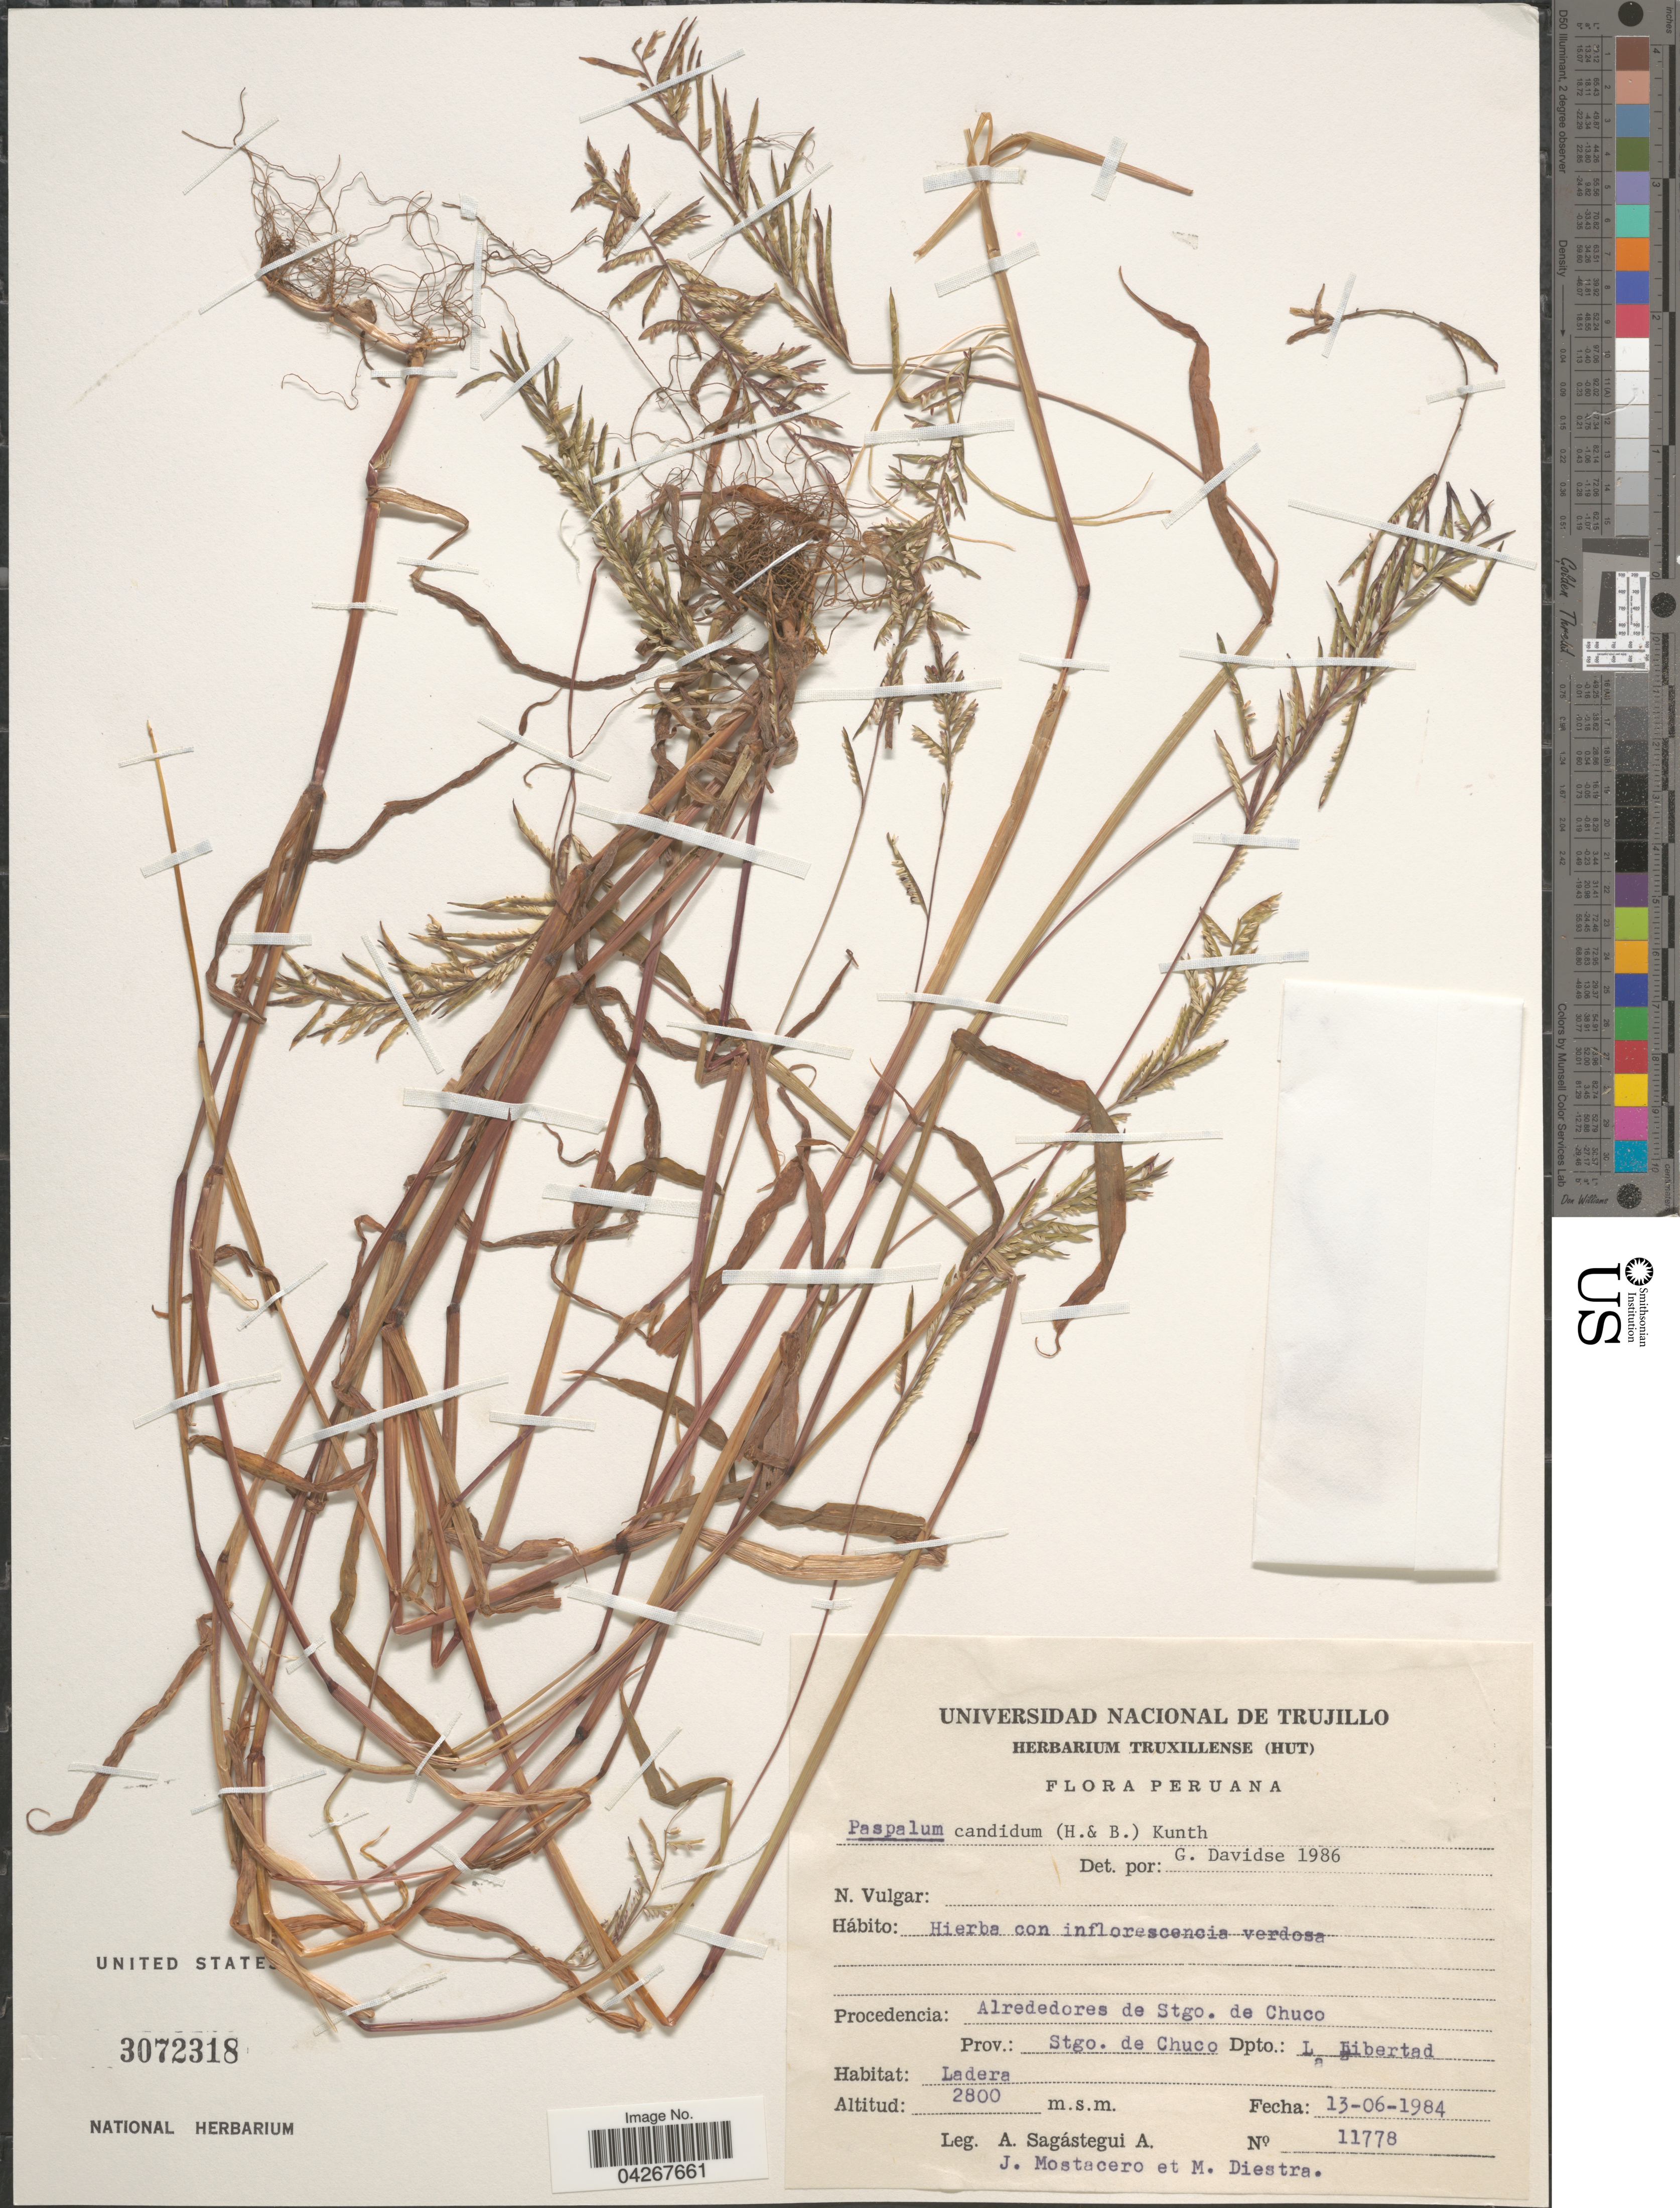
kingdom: Plantae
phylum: Tracheophyta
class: Liliopsida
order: Poales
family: Poaceae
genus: Paspalum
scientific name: Paspalum candidum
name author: (Humb. & Bonpl. ex Fleugge) Kunth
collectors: A. Sagástegui A., J. Mostacero & M. Diestra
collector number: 11778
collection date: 1984-06-13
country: Peru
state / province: La Libertad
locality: Procedencia: Alrededores de Stgo. de Chuco. prov.: Stgo. de Chuco. Dpto.: La Libertad.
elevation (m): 2800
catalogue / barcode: US 3072318